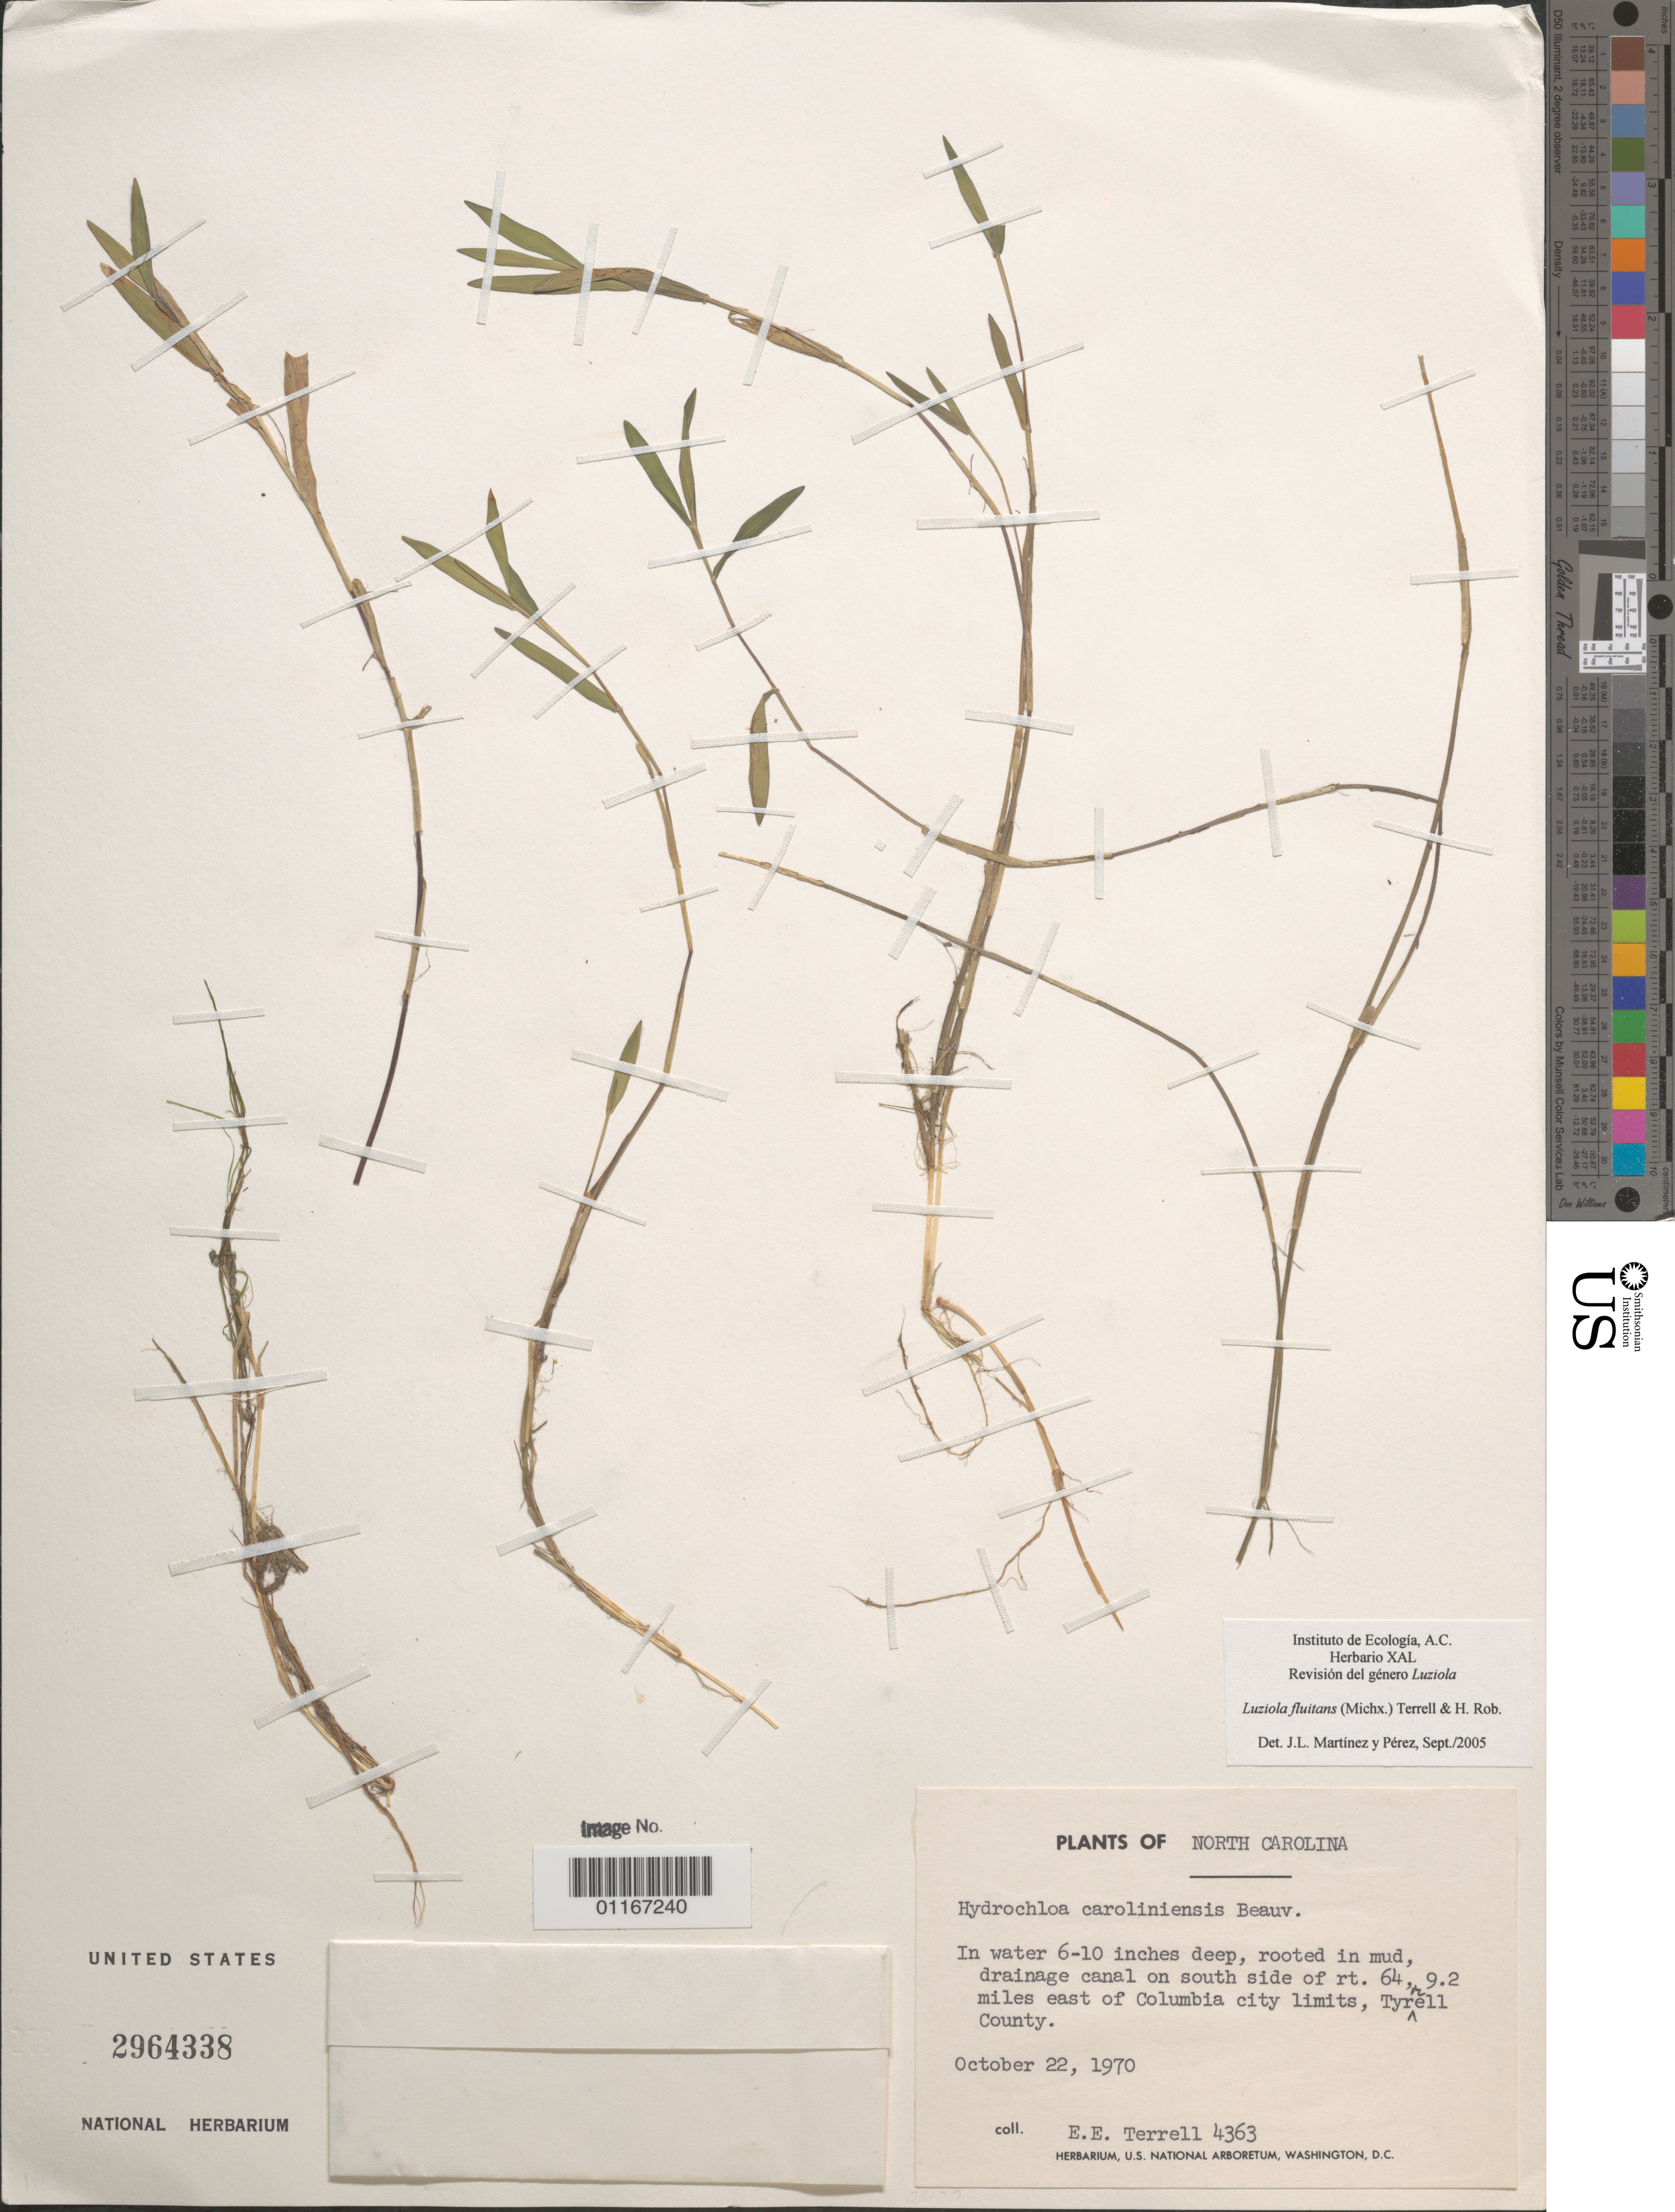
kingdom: Plantae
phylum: Tracheophyta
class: Liliopsida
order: Poales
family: Poaceae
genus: Luziola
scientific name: Luziola fluitans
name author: (Michx.) Terrell & H. Rob.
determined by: Martinez, J. L.; Pérez, A.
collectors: E. E. Terrell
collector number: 4363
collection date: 1970-10-22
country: United States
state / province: North Carolina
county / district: Tyrell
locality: South side of Route 64, 9.2 miles east of Columbia City limits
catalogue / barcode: US 2964338